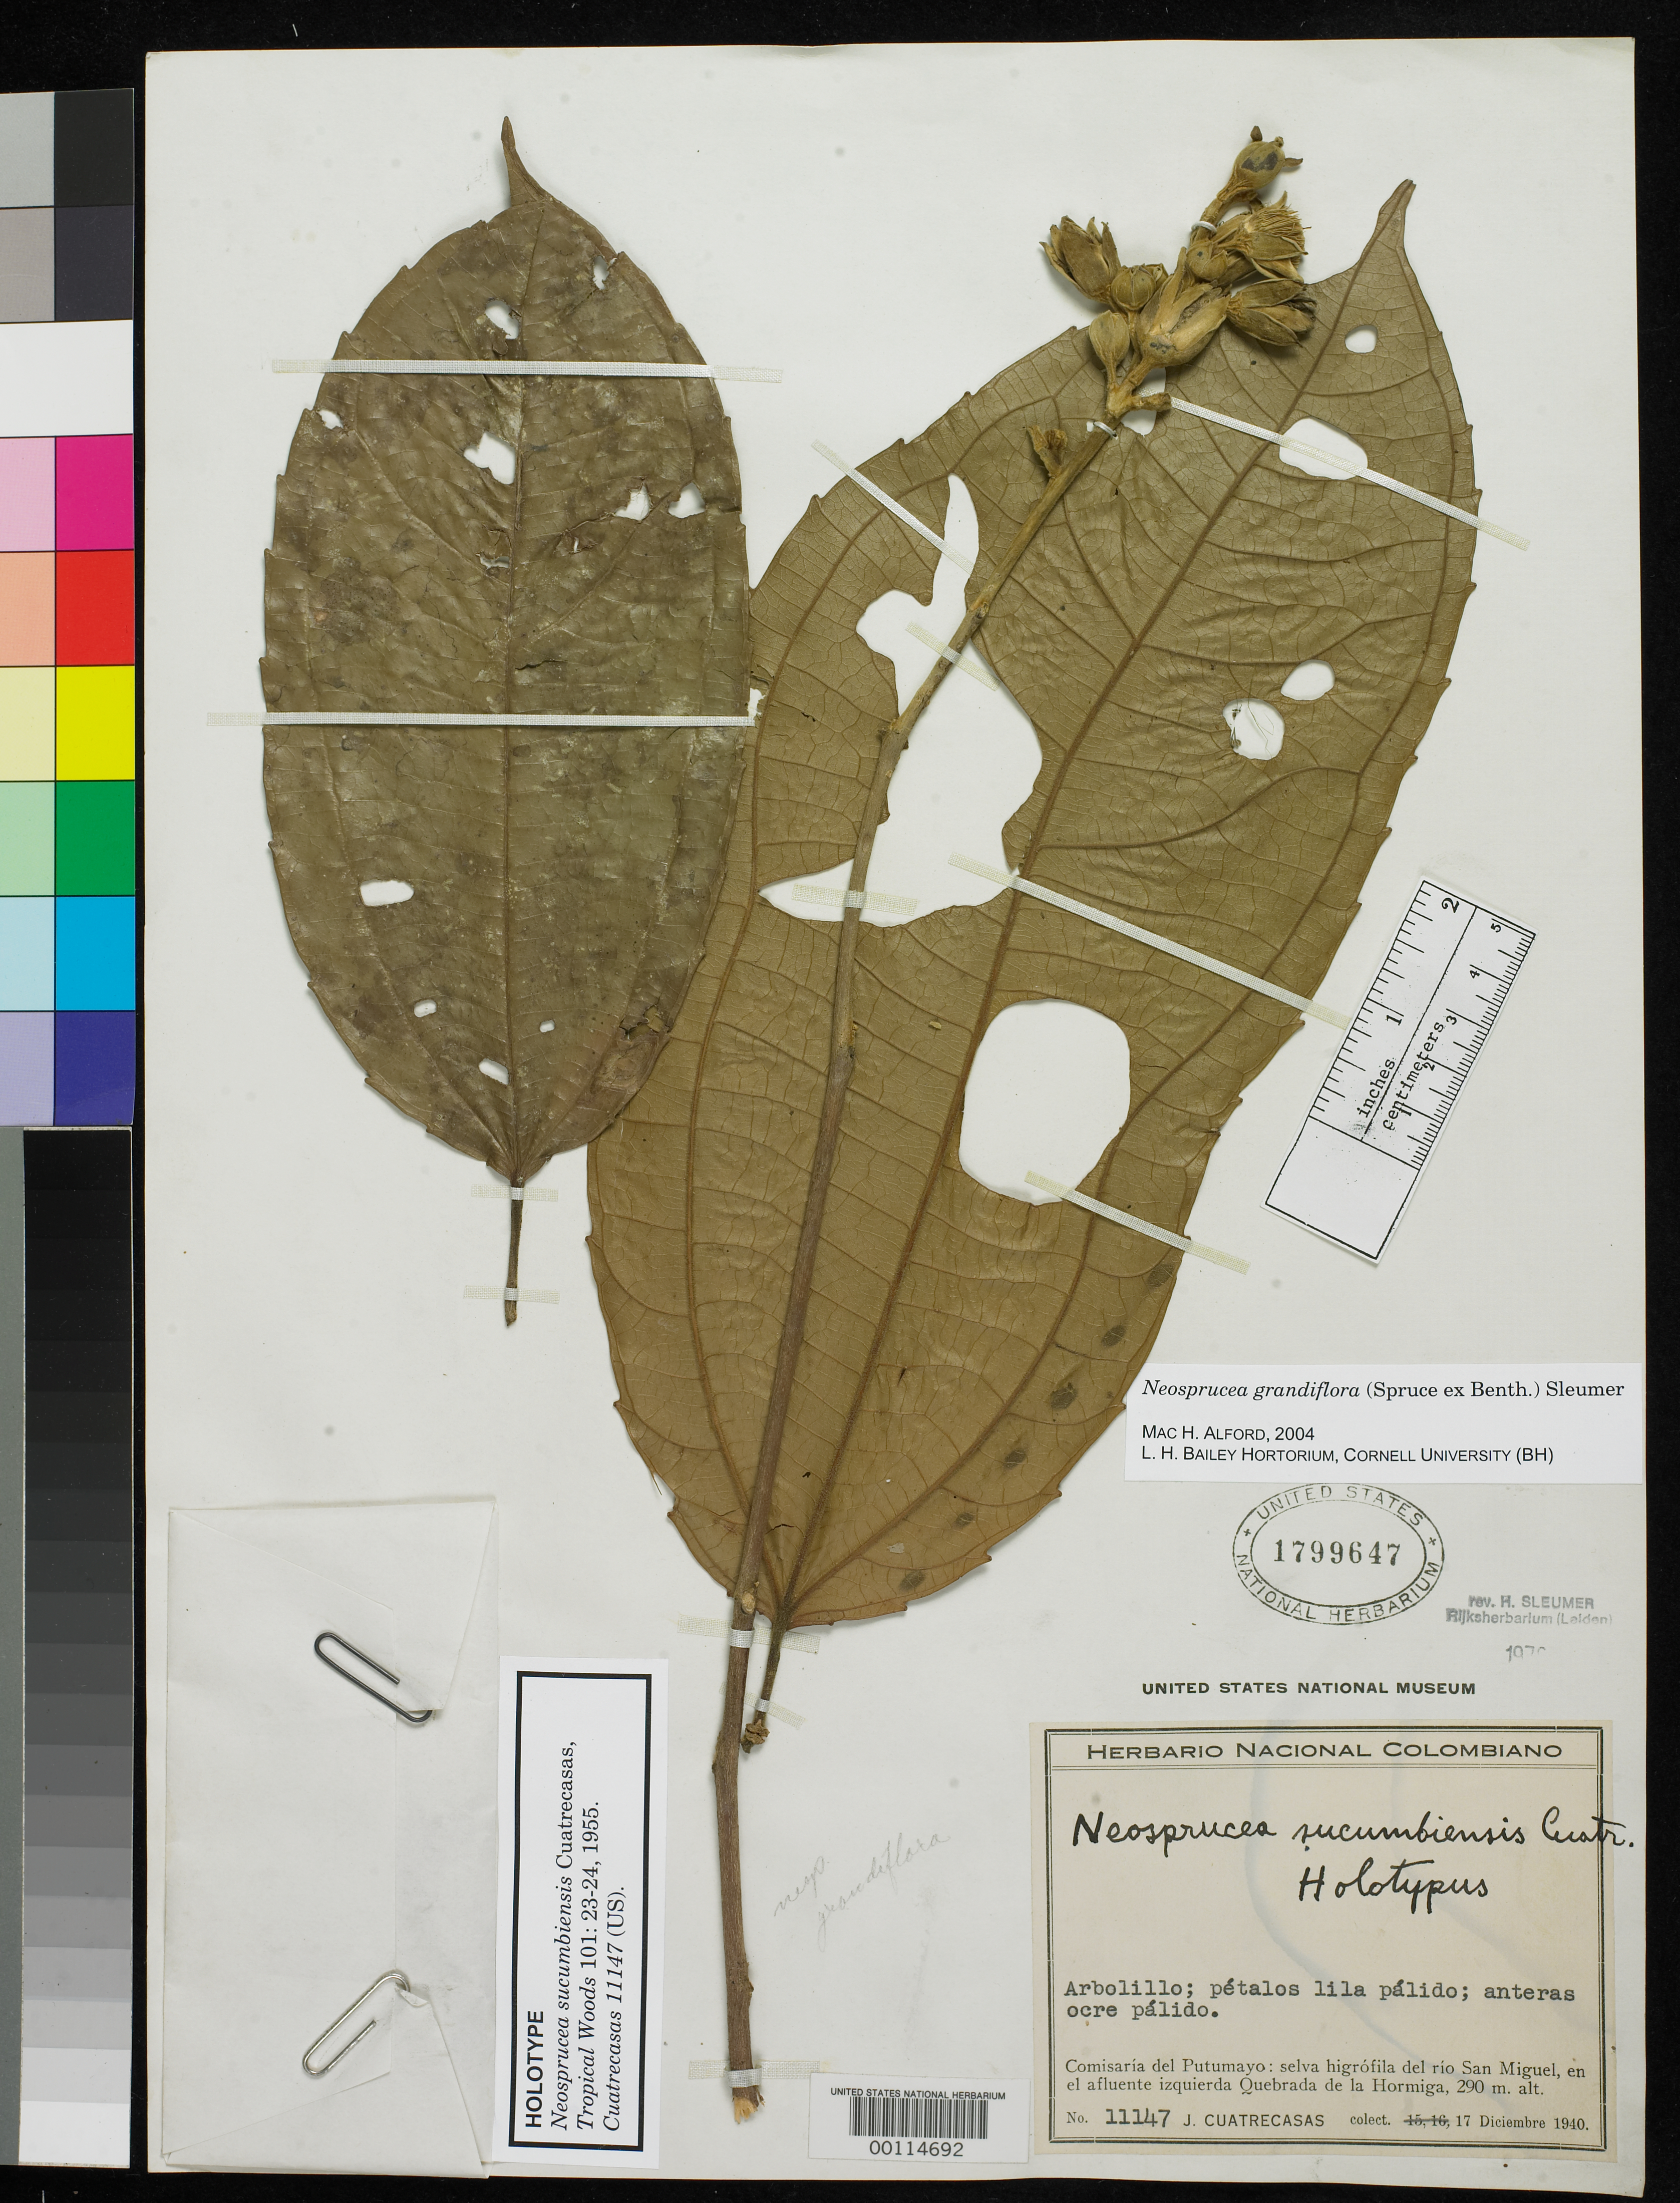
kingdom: Plantae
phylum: Tracheophyta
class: Magnoliopsida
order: Malpighiales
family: Salicaceae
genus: Neosprucea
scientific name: Neosprucea sucumbiensis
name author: Cuatrec.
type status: Holotype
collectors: J. Cuatrecasas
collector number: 11147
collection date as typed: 17 Dec 1940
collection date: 1940-12-17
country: Colombia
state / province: Putumayo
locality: Rio Sal Miguel, Quebrada de La Hormigo.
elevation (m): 290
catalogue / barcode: US 1799647